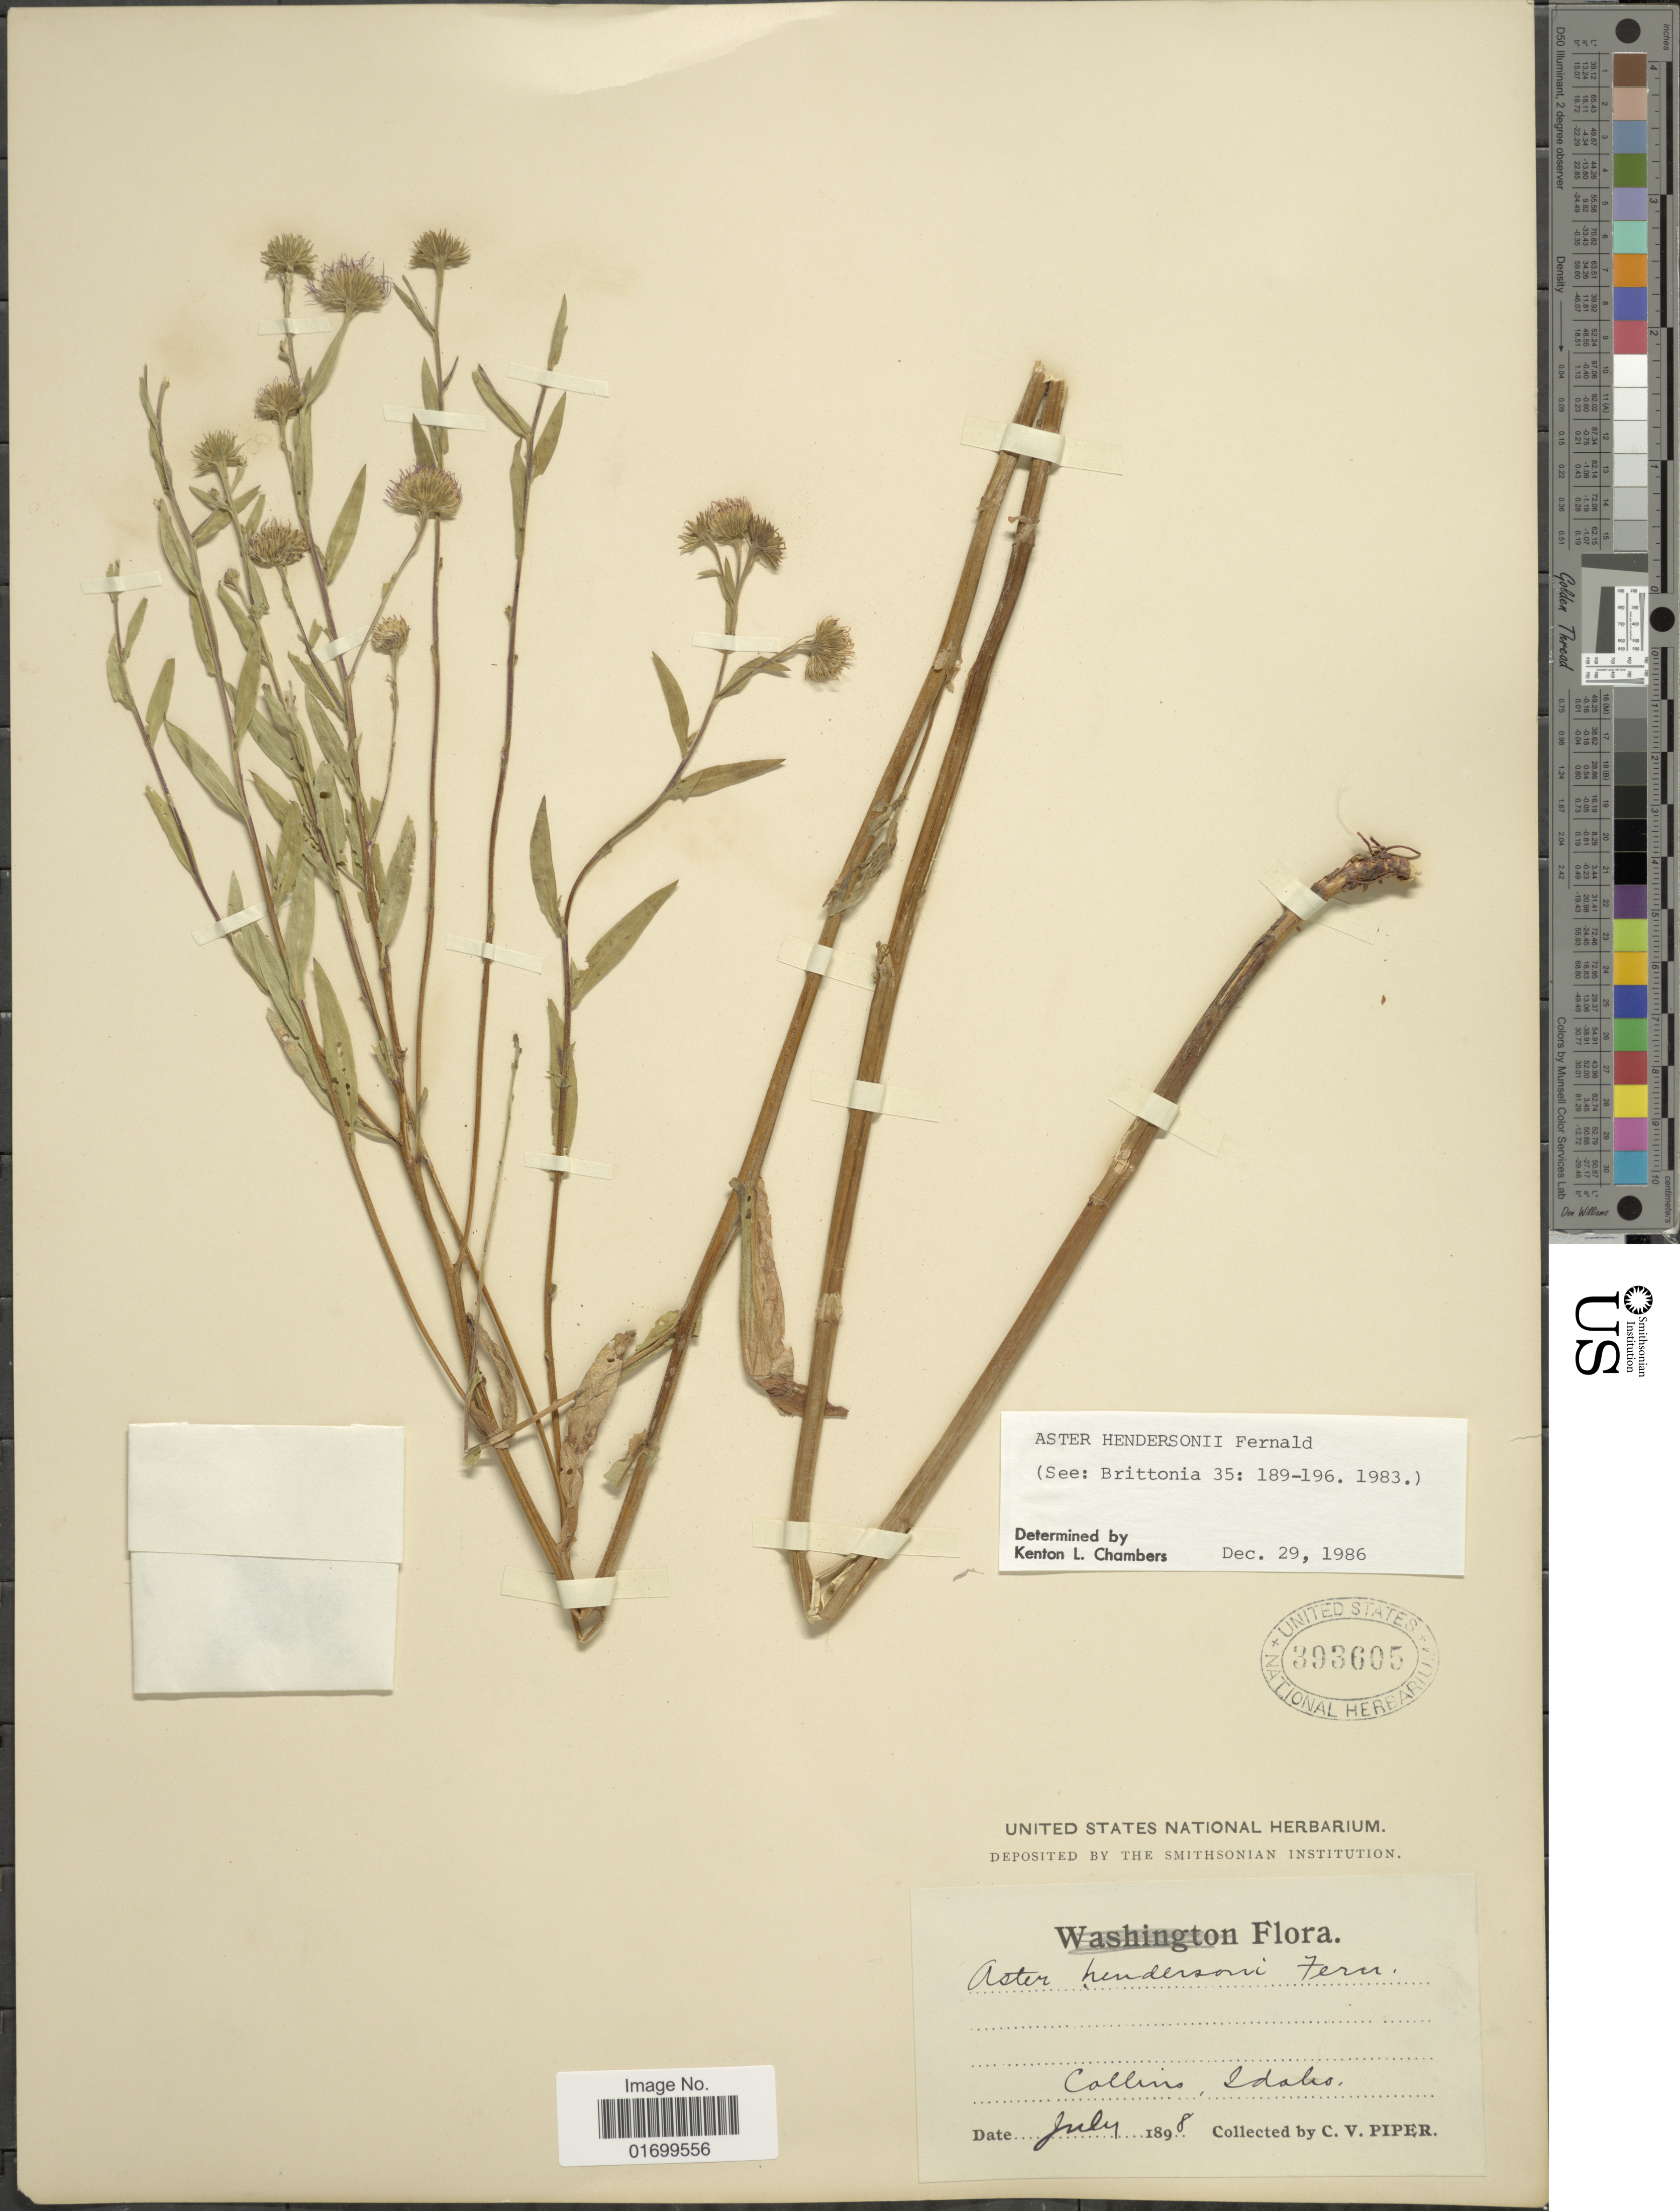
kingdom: Plantae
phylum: Tracheophyta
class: Magnoliopsida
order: Asterales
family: Asteraceae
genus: Symphyotrichum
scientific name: Symphyotrichum hendersonii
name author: (Fernald) G.L. Nesom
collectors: C. V. Piper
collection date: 1898-07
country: United States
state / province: Idaho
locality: Collins.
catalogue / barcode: US 393605